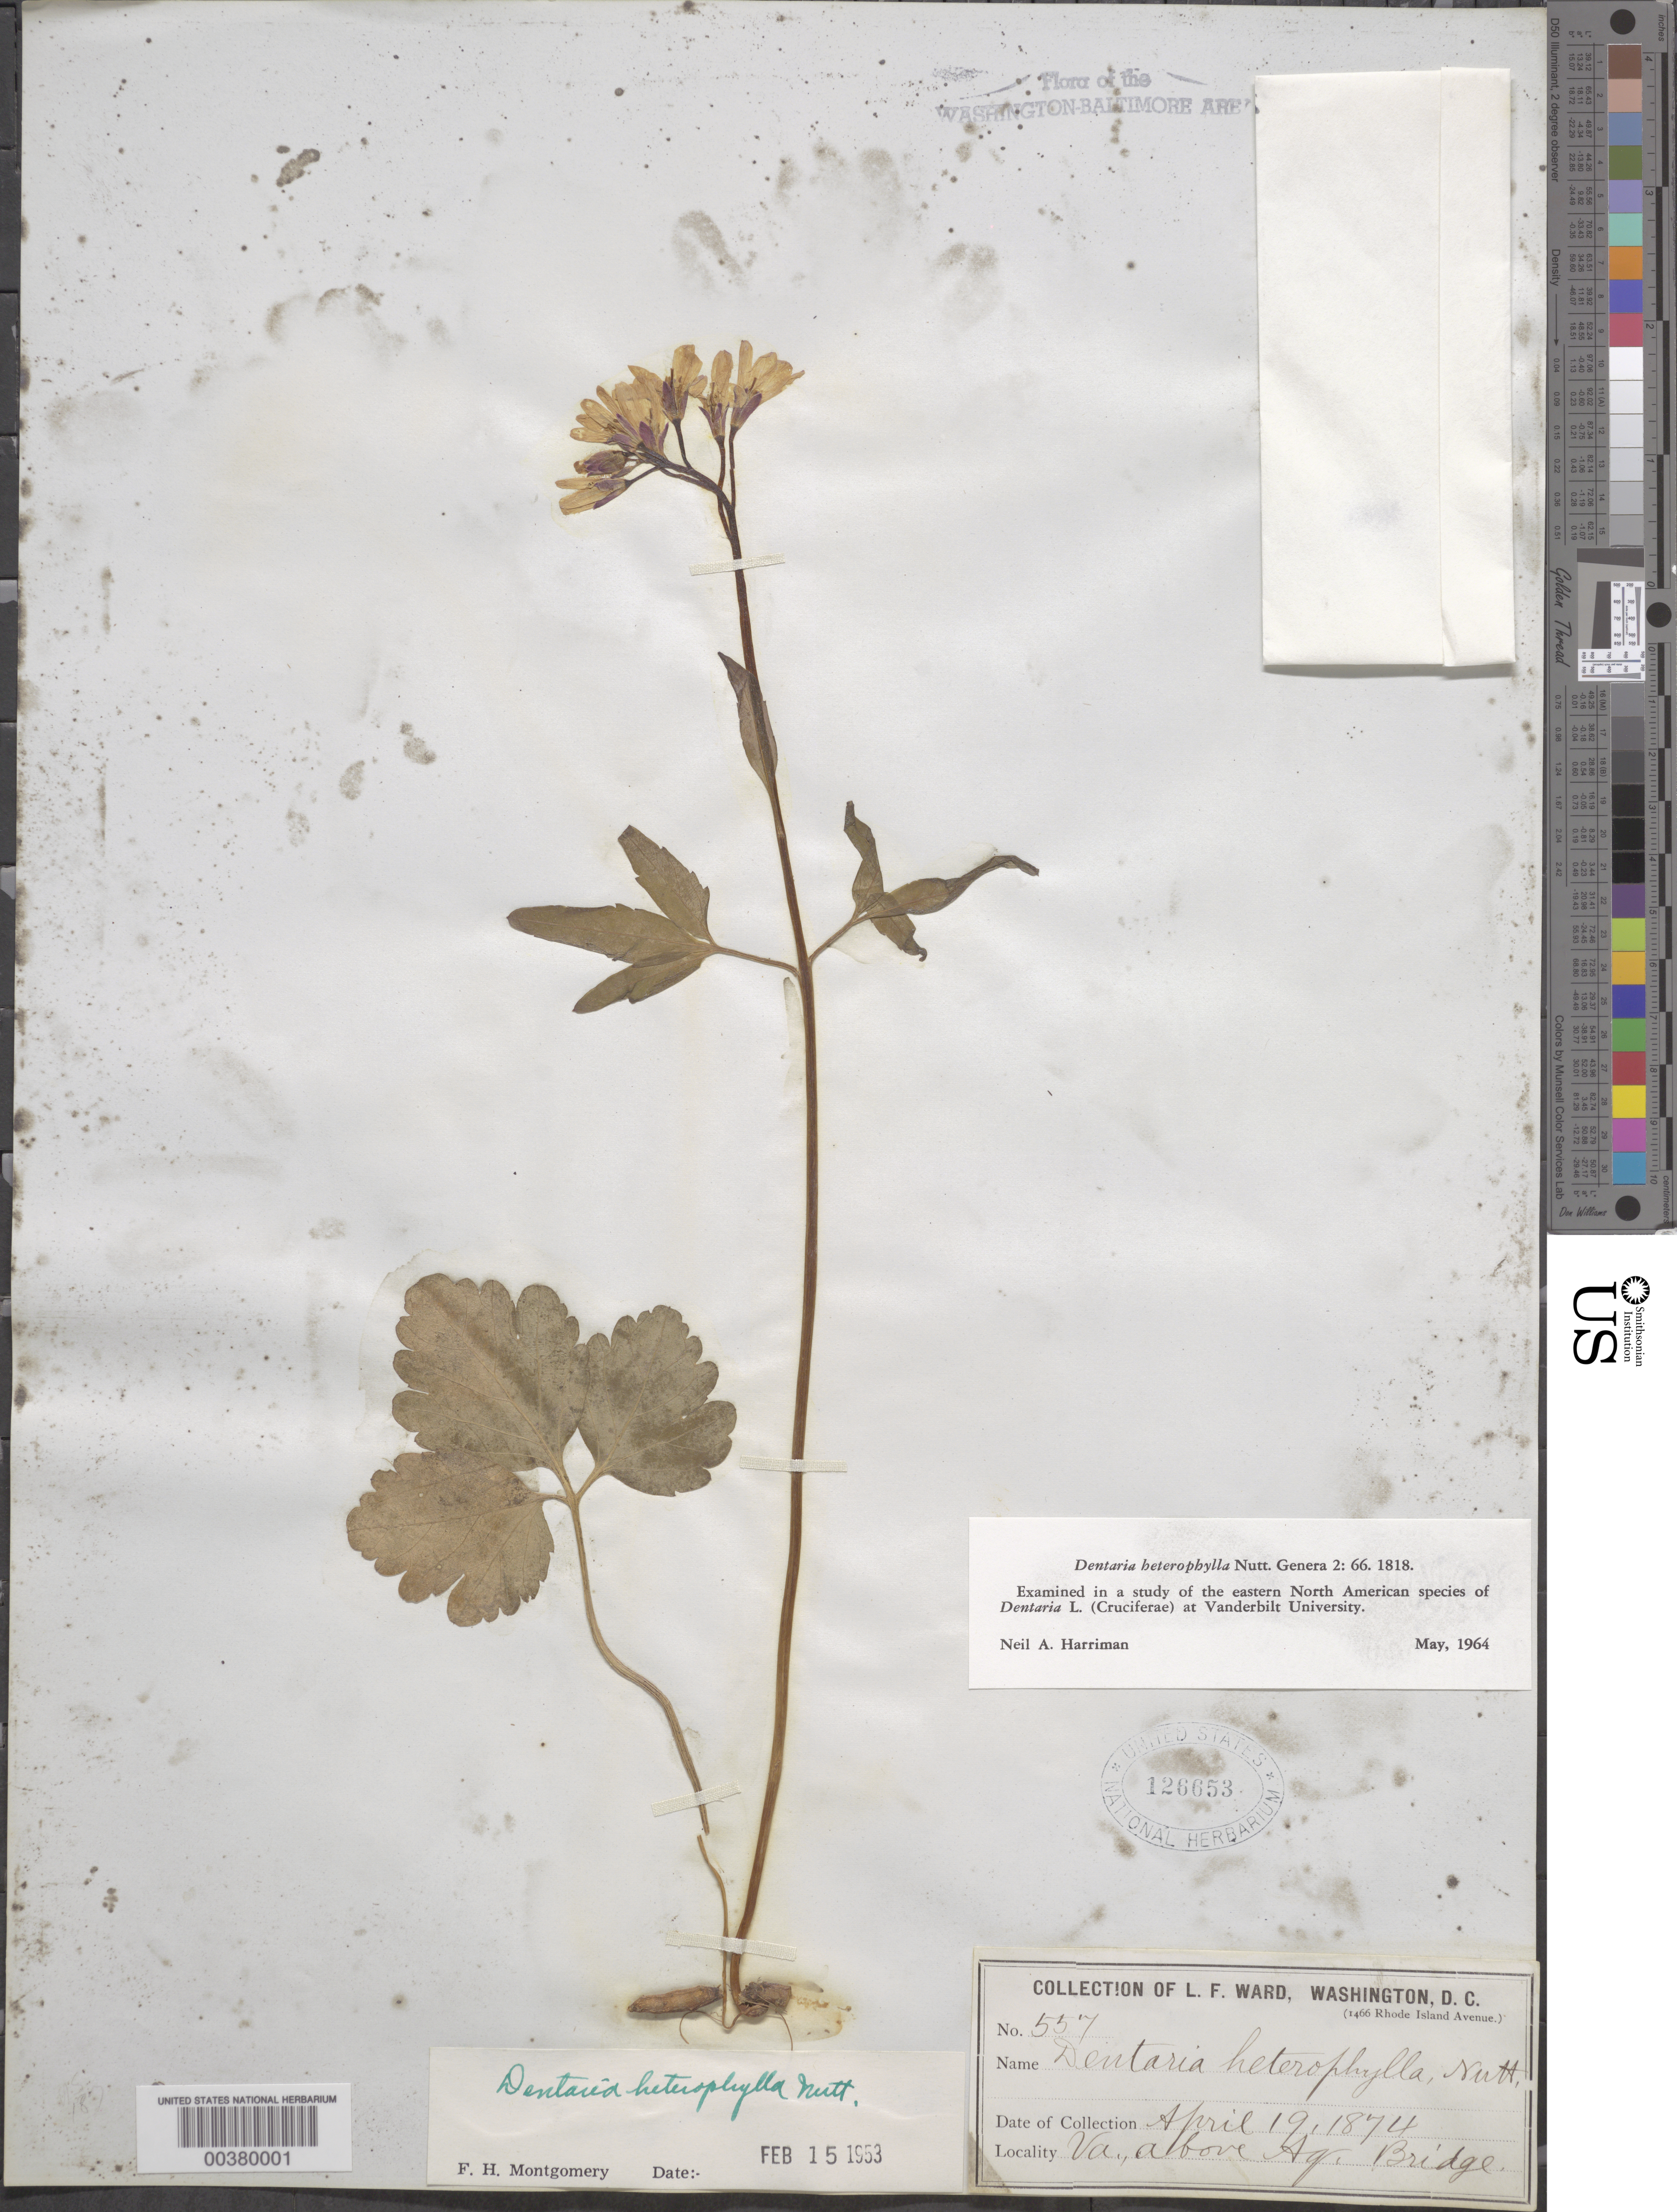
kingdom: Plantae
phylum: Tracheophyta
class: Magnoliopsida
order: Brassicales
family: Brassicaceae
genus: Cardamine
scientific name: Cardamine angustata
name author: O.E. Schulz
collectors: L. F. Ward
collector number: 557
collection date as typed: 19 Apr 1874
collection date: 1874-04-19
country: United States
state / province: Virginia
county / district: Fairfax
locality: Above Aqueduct Bridge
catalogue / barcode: US 126653